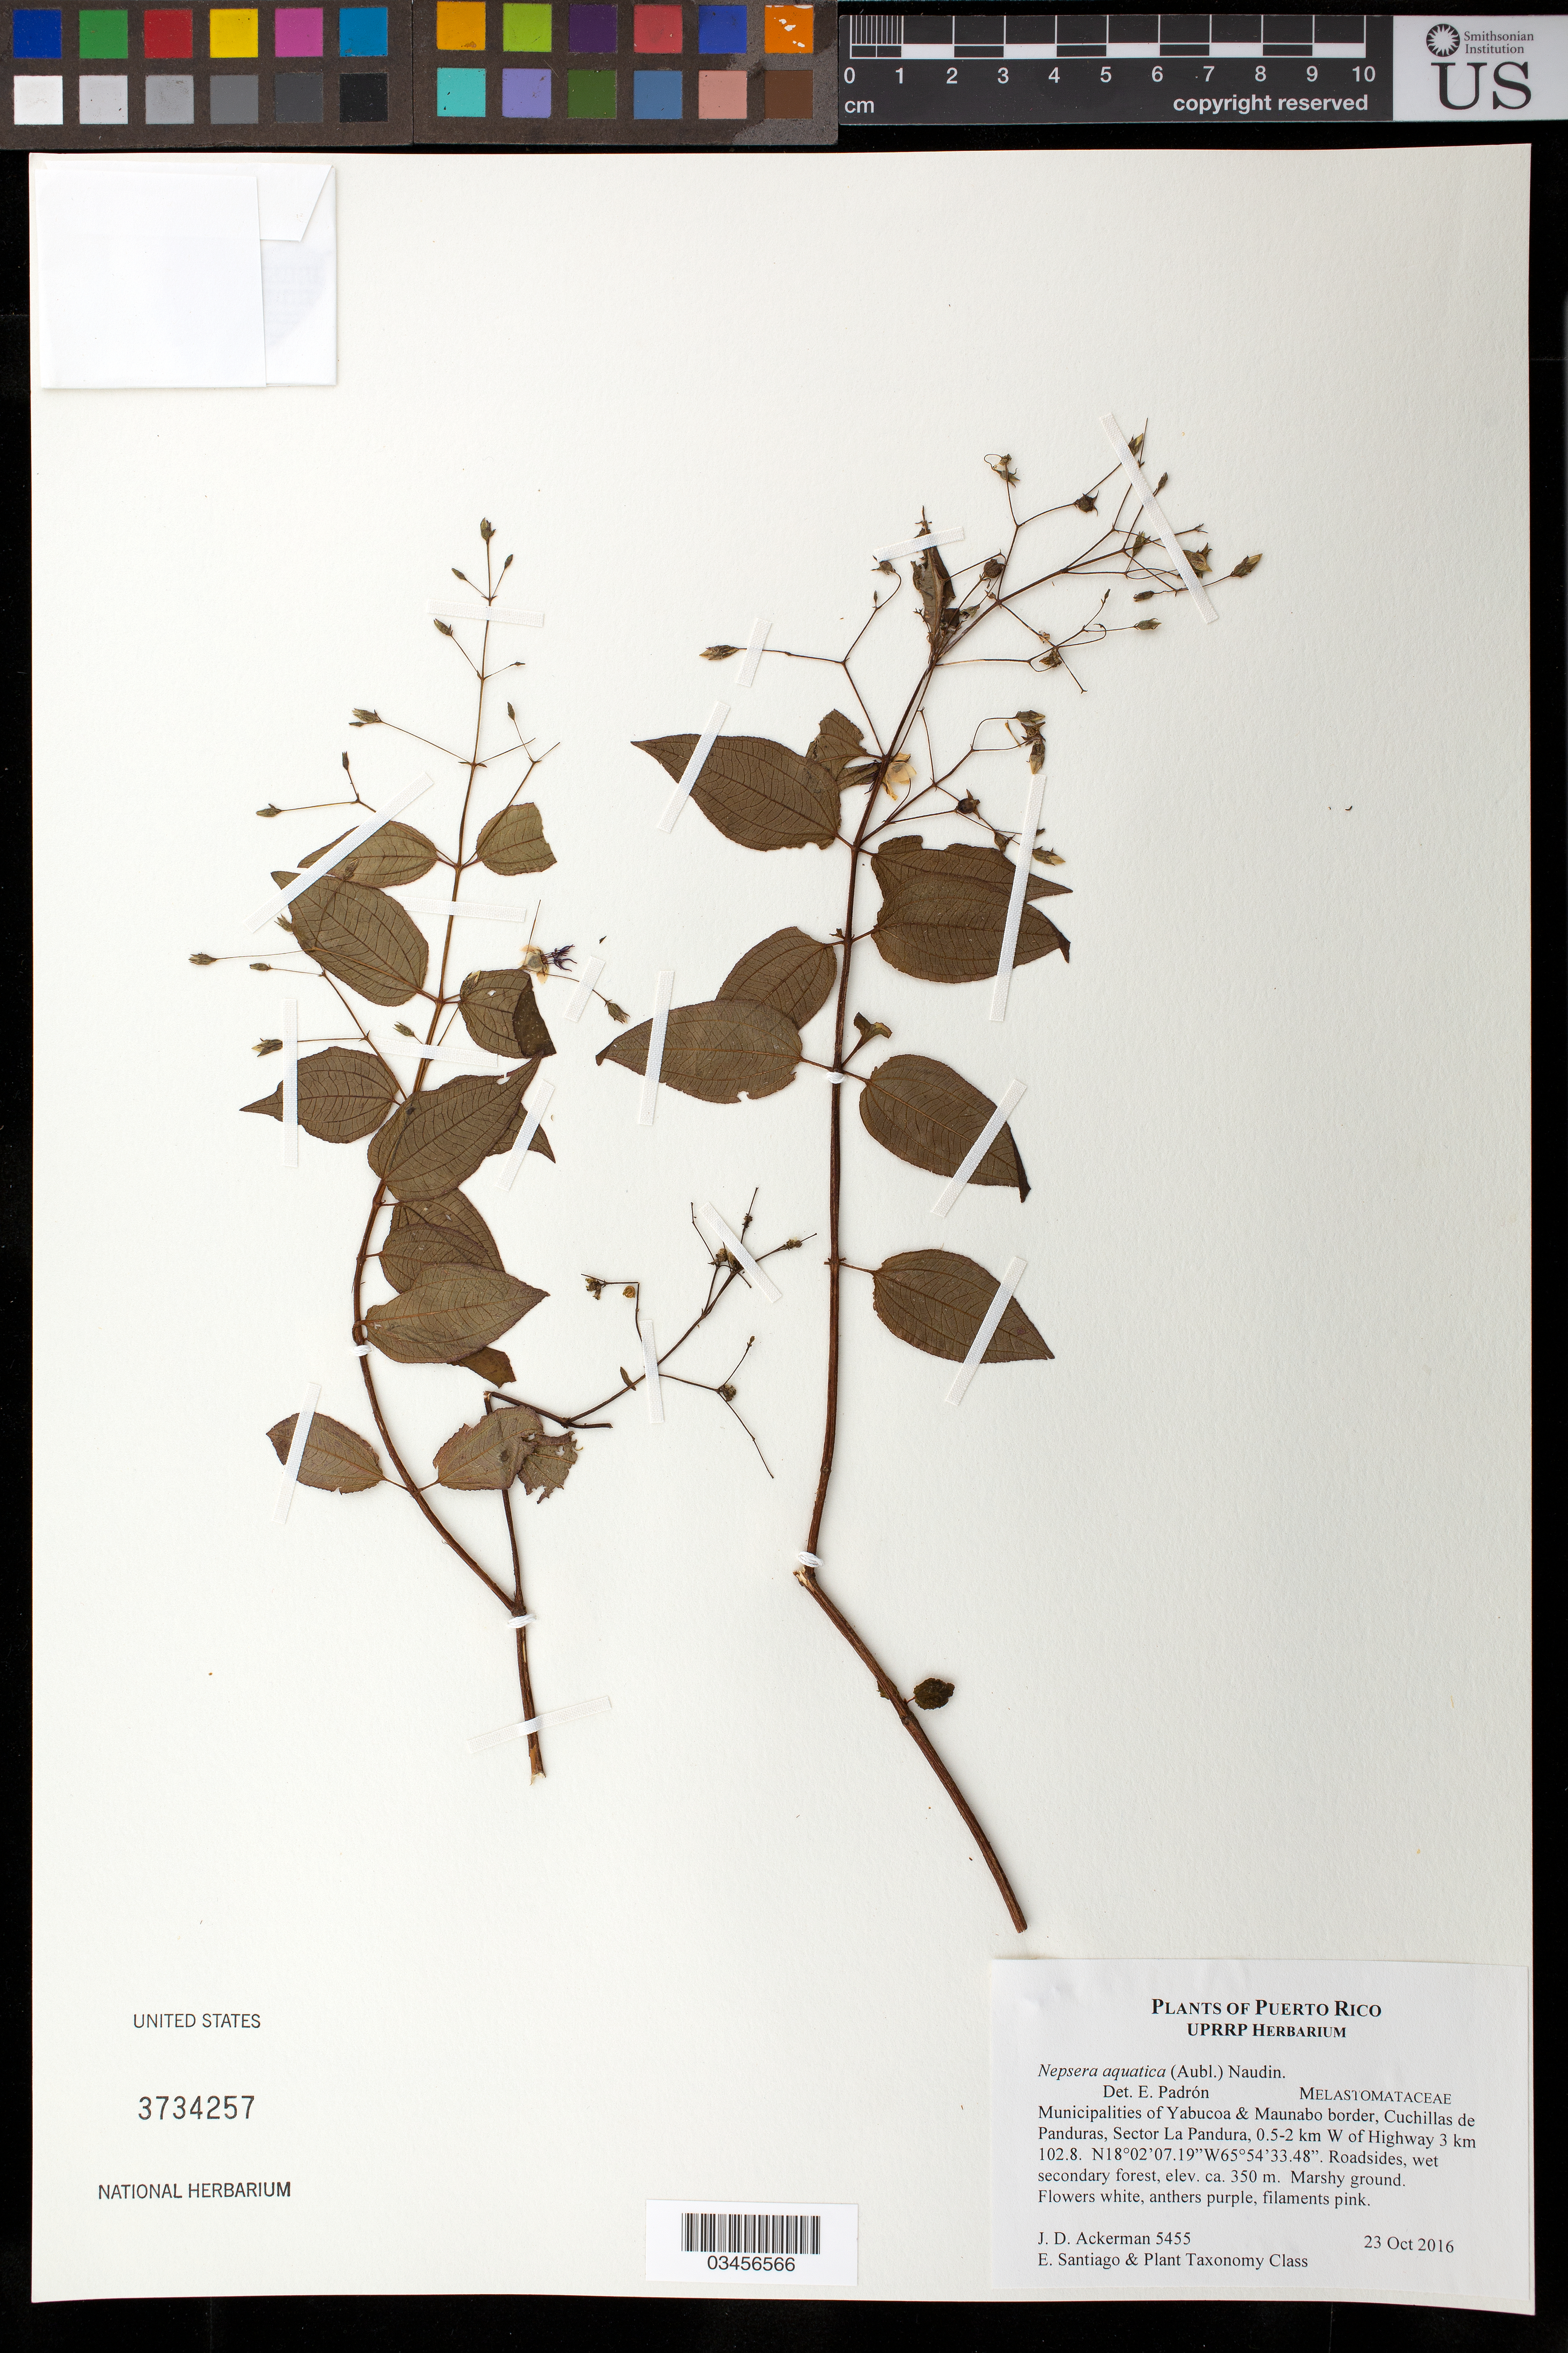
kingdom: Plantae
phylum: Tracheophyta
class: Magnoliopsida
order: Myrtales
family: Melastomataceae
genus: Nepsera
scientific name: Nepsera aquatica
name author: (Aubl.) Naudin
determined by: Padrón, E.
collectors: J. D. Ackerman, E. Santiago & UPR Plant Taxonomy Class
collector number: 5455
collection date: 2016-10-23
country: Puerto Rico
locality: Muncipalities of Yabucoa & Maunabo border, Cuchillas de Panduras, Sector La Pandura, 0.5-2 km W of Highway 3, km 102.8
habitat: Roadsides, wet secondary forest. Marshy groung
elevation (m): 350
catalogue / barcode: US 3734257